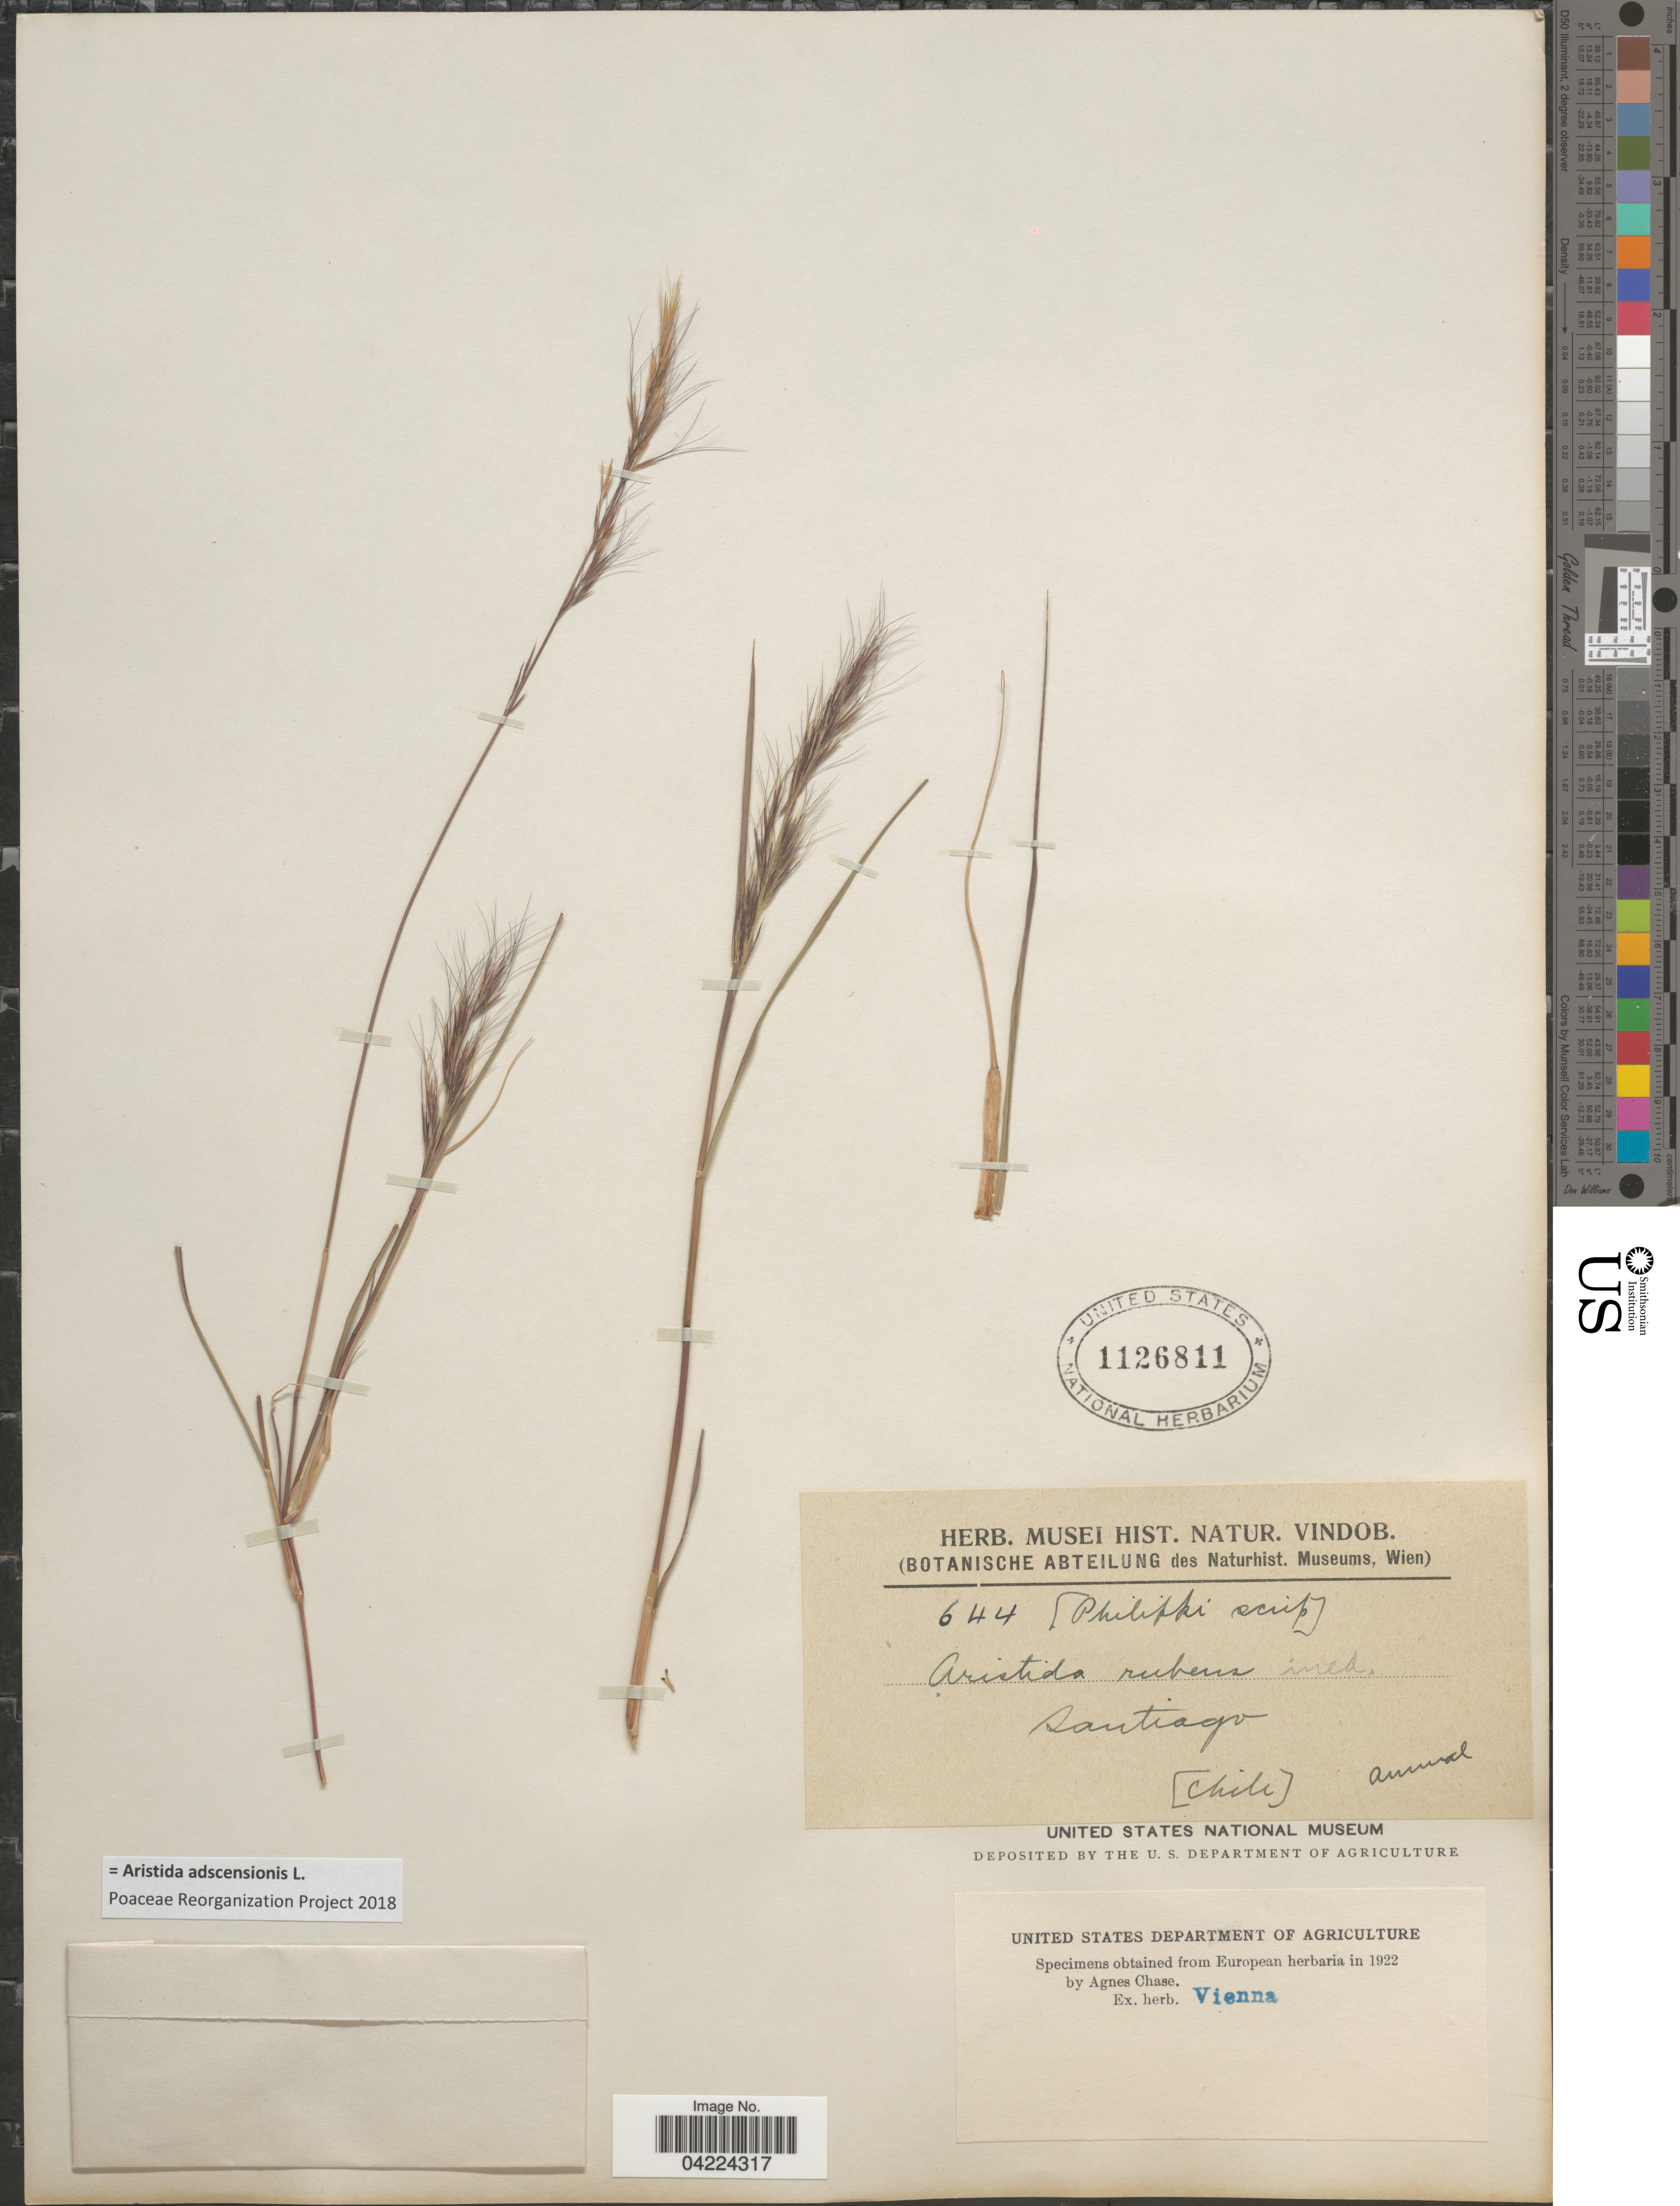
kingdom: Plantae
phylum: Tracheophyta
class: Liliopsida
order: Poales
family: Poaceae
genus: Aristida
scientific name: Aristida adscensionis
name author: L.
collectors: Philippi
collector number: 644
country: Chile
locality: Santiago.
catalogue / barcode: US 1126811